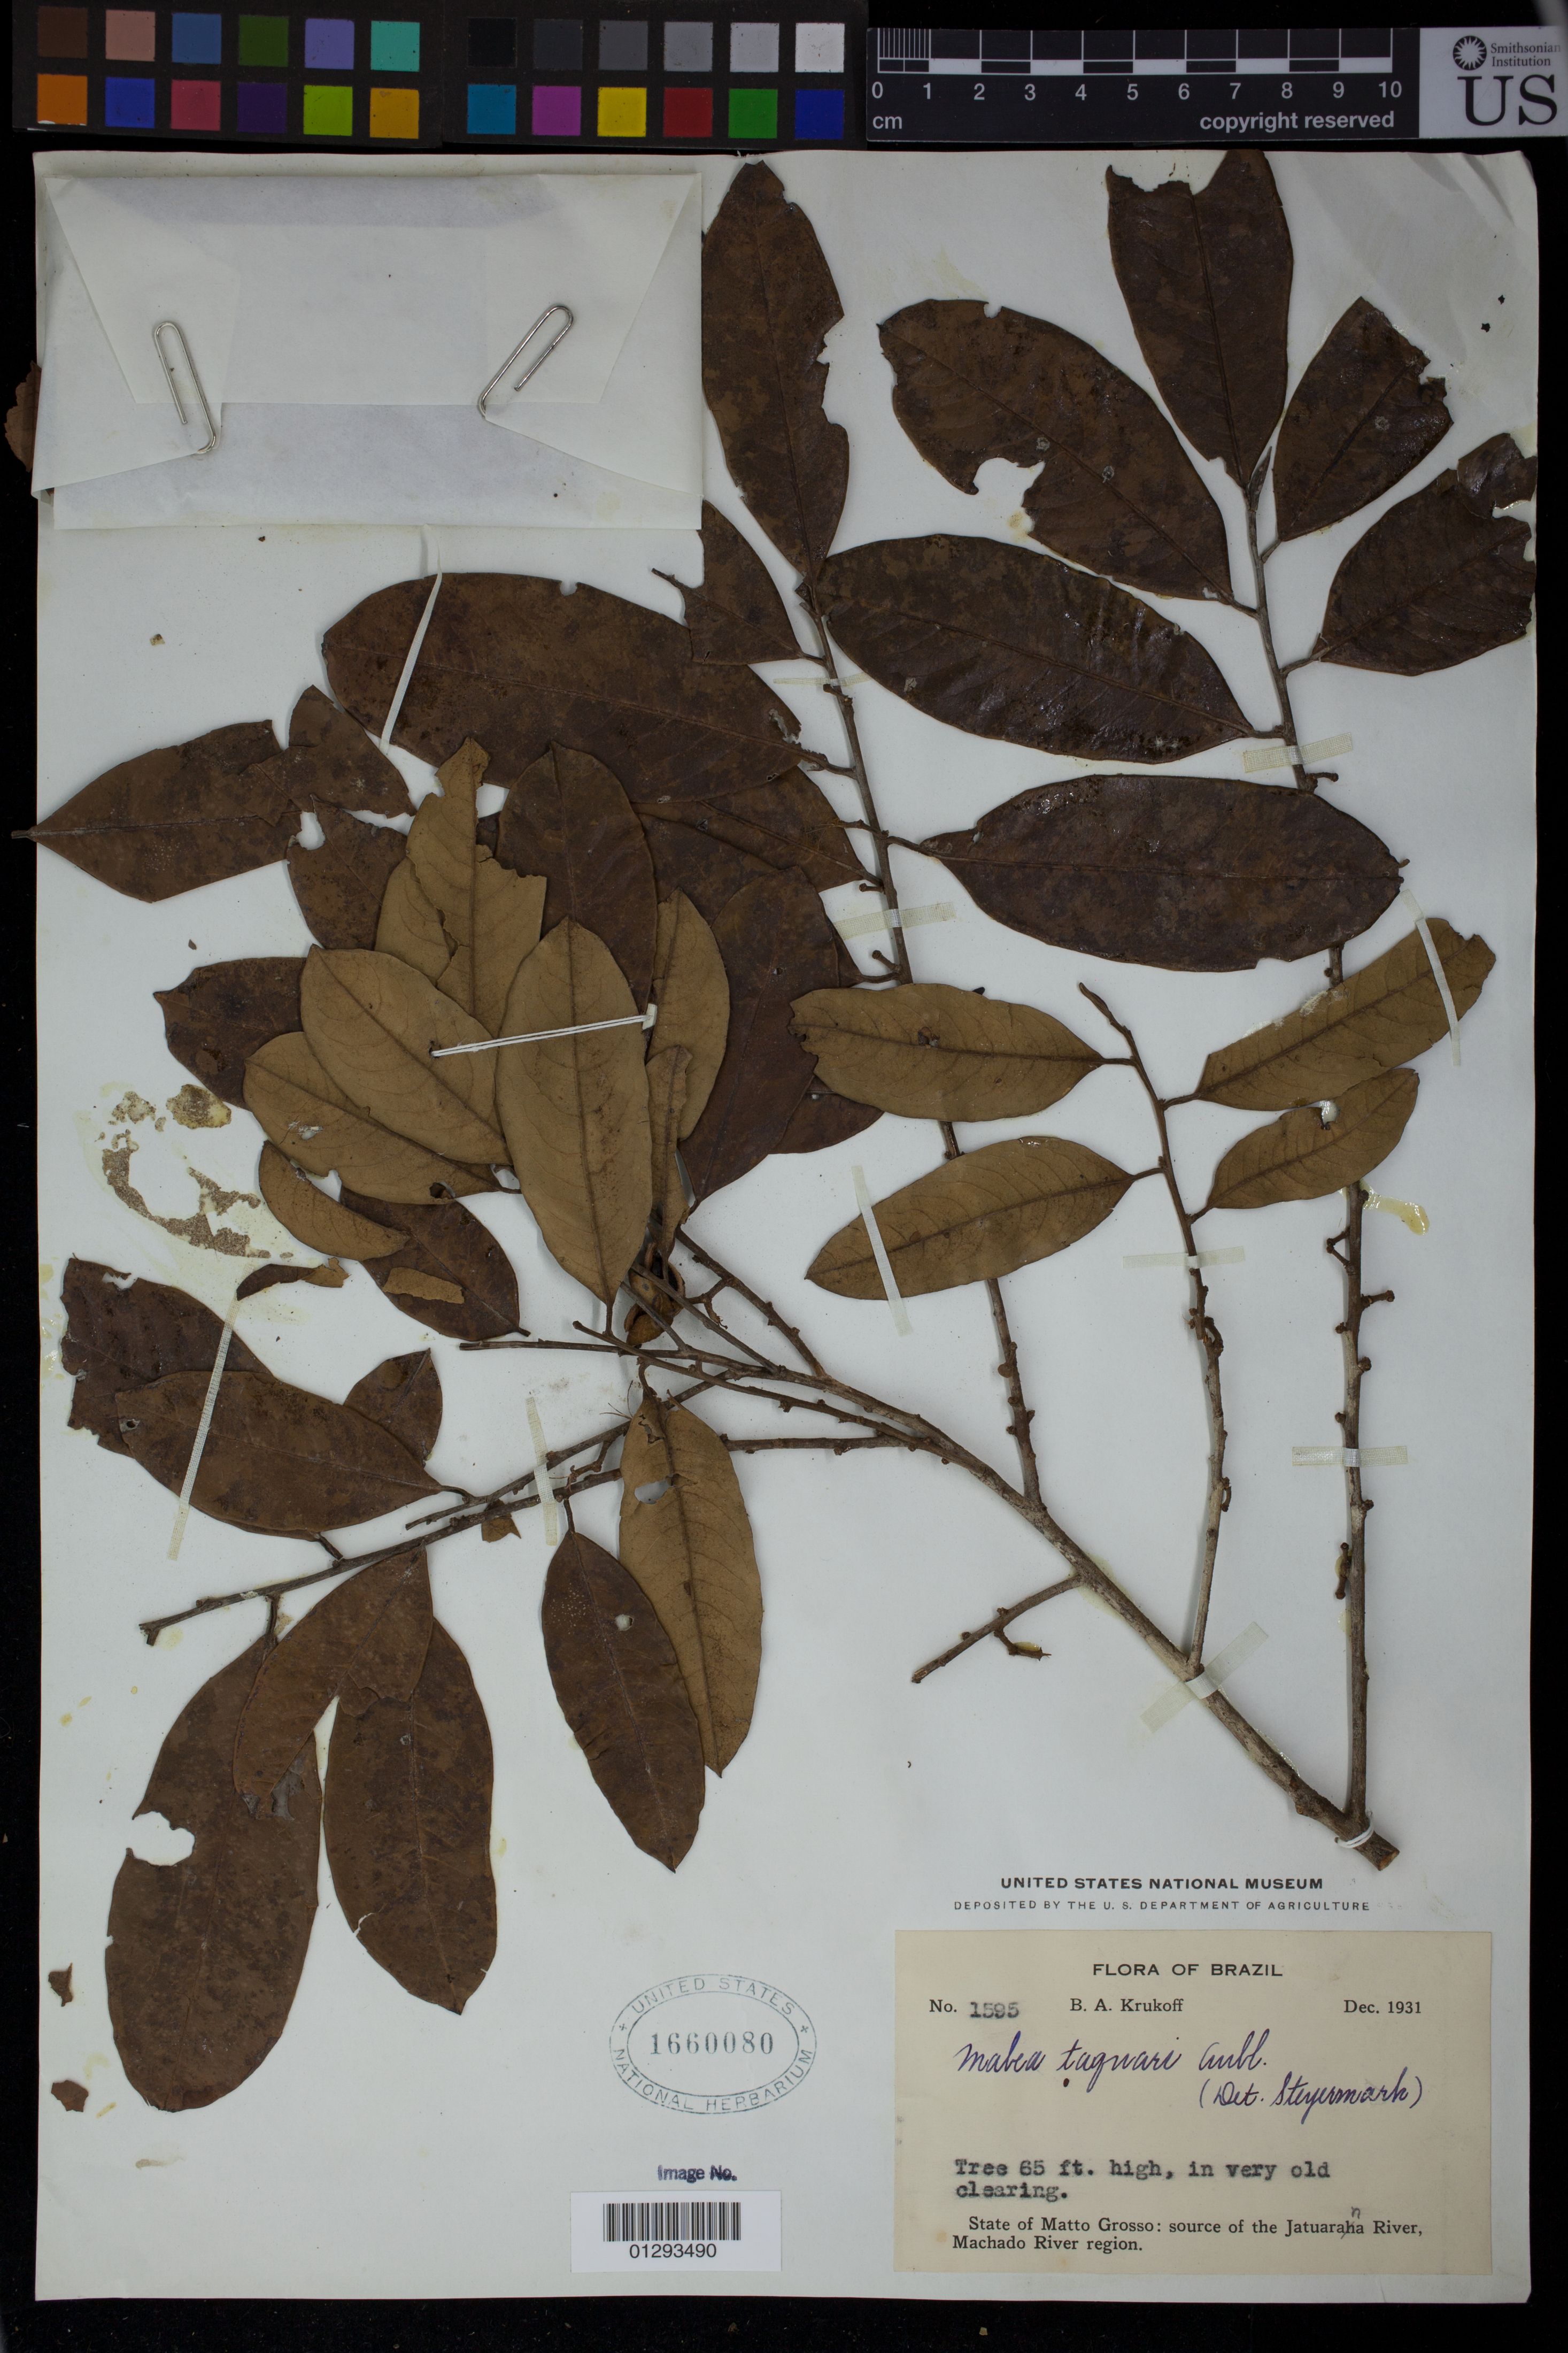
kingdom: Plantae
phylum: Tracheophyta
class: Magnoliopsida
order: Malpighiales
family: Euphorbiaceae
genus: Mabea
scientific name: Mabea taquari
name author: Aubl.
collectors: B. A. Krukoff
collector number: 1595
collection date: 1931-12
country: Brazil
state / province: Mato Grosso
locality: source of the Jatuarana River, Machado River region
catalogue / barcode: US 1660080